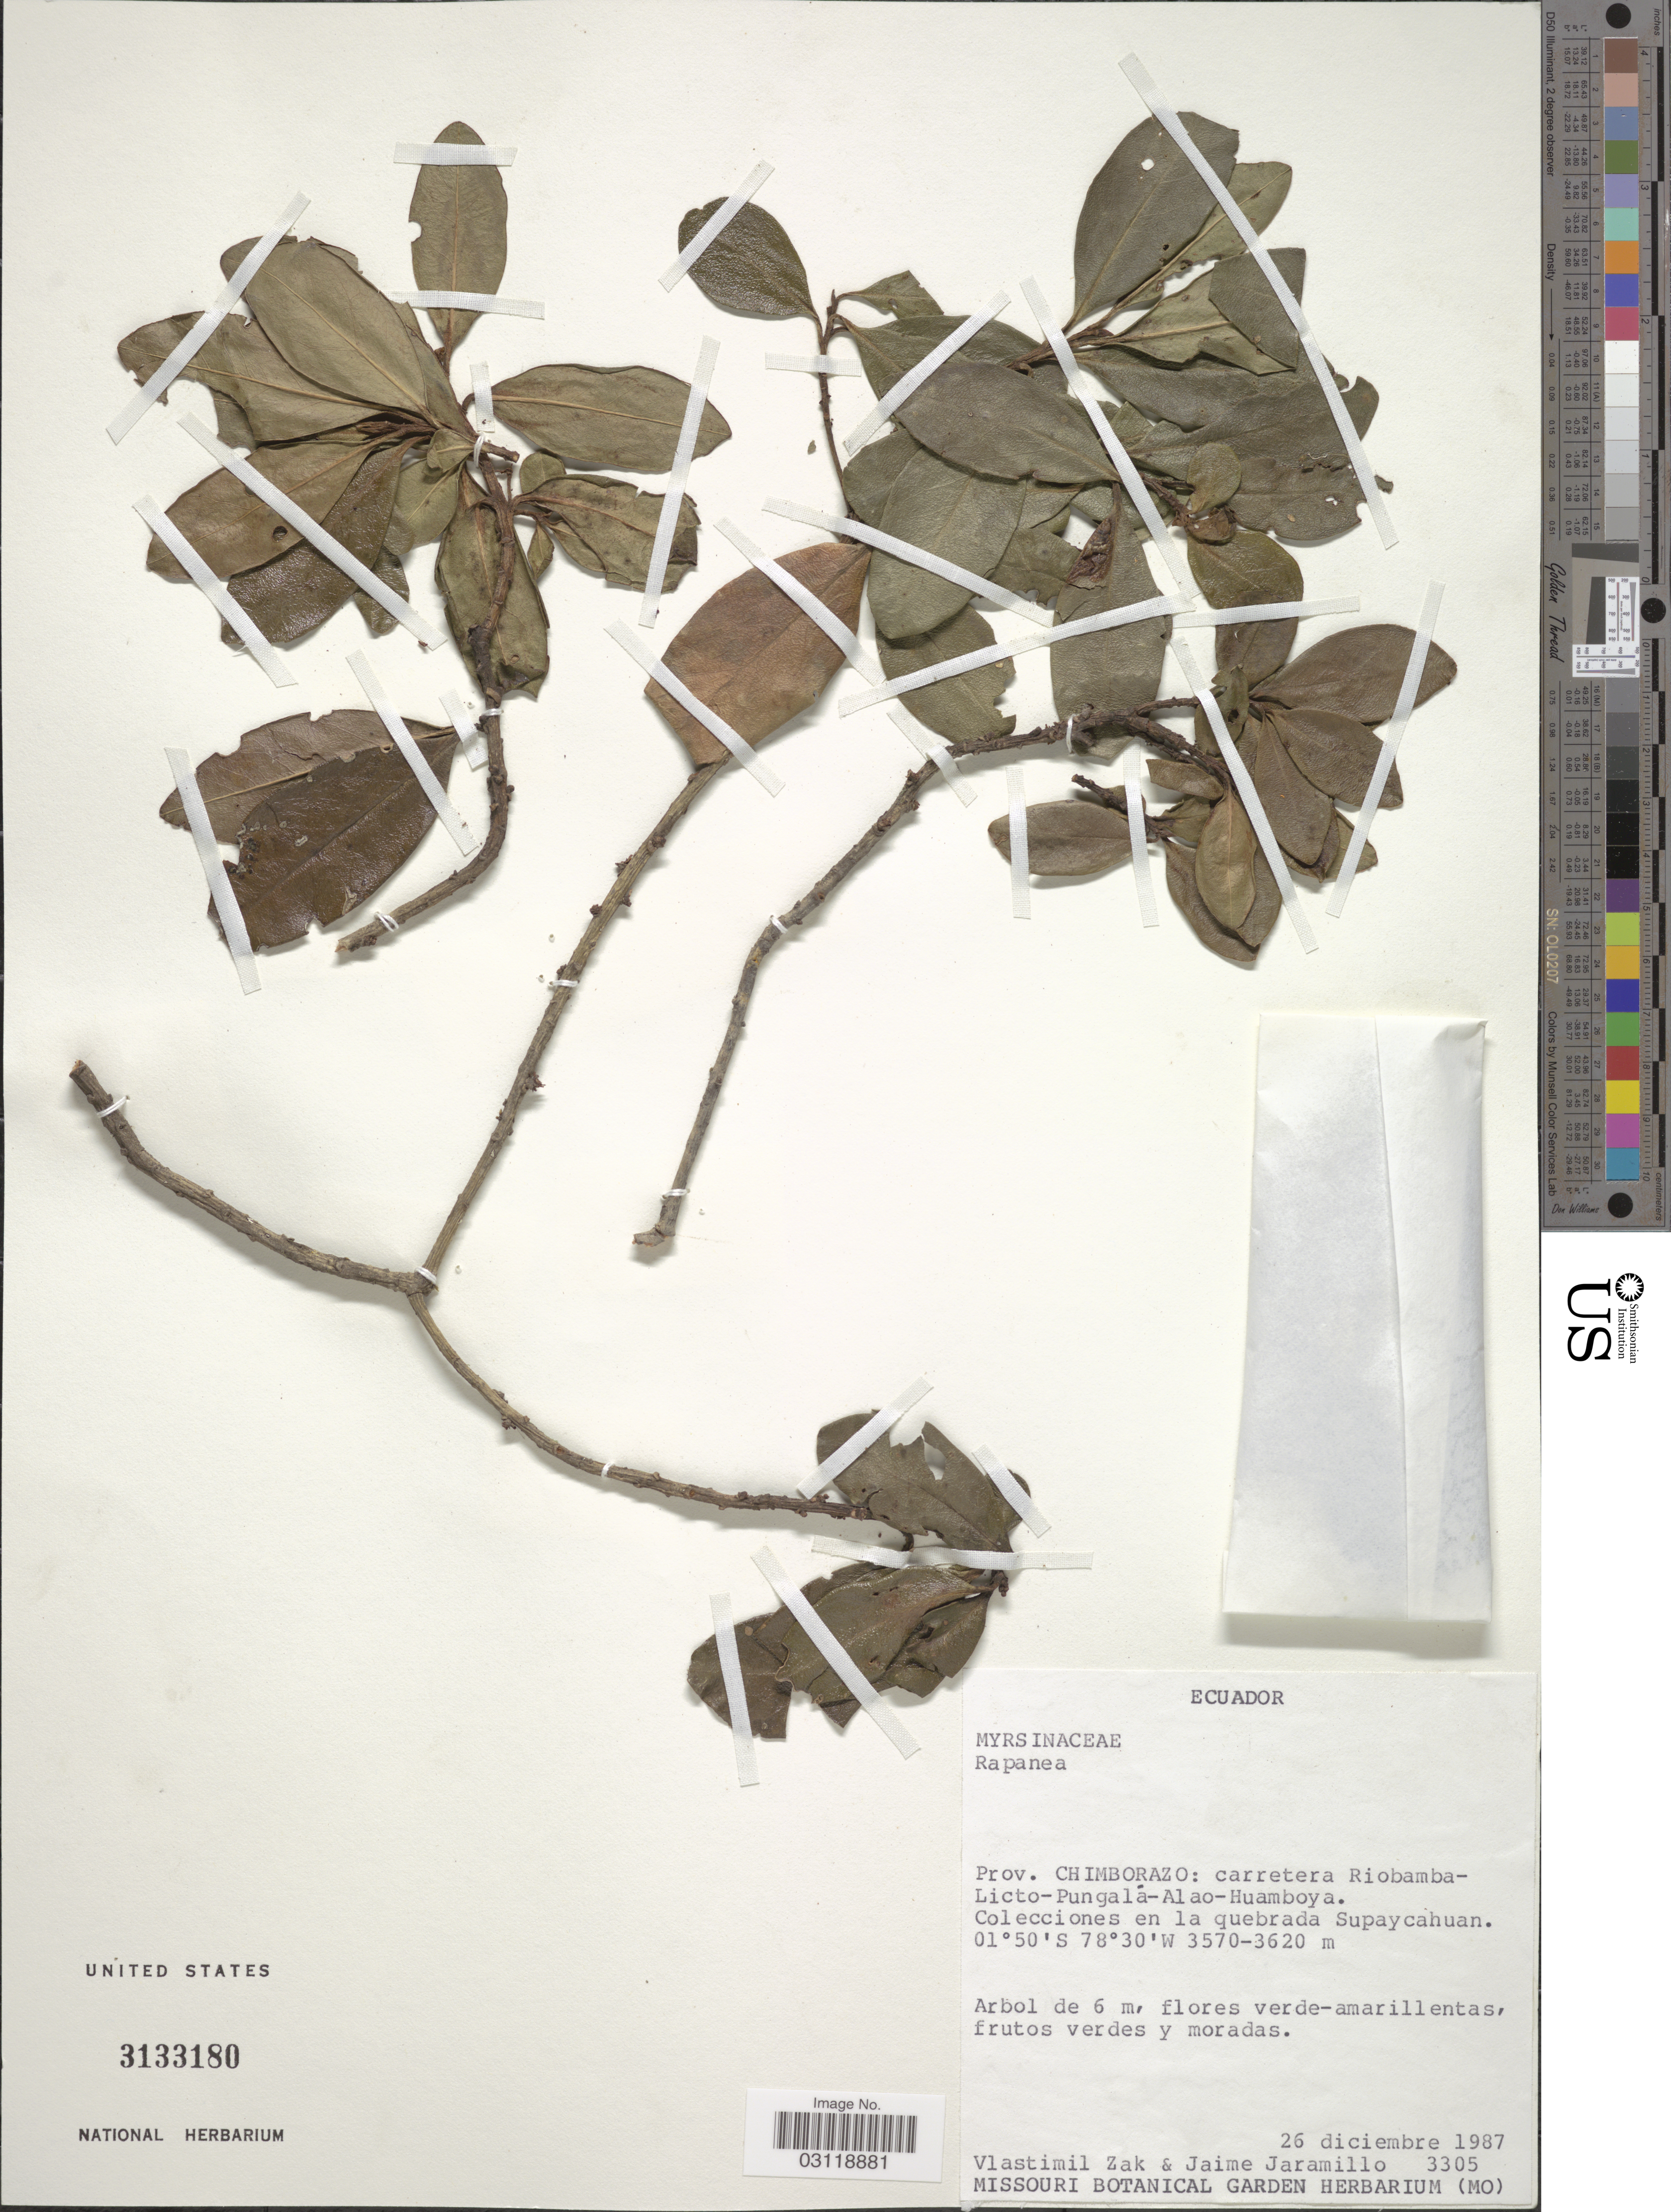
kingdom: Plantae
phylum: Tracheophyta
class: Magnoliopsida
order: Ericales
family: Primulaceae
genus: Rapanea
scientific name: Rapanea sp.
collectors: V. Zak & J. Jaramillo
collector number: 3305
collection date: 1987-12-26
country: Ecuador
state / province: Chimborazo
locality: Carretera Riobamba-Licto-Pungalá-Alao-Huamboya. En la quebrada Supaycahuan.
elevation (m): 3570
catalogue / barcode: US 3133180